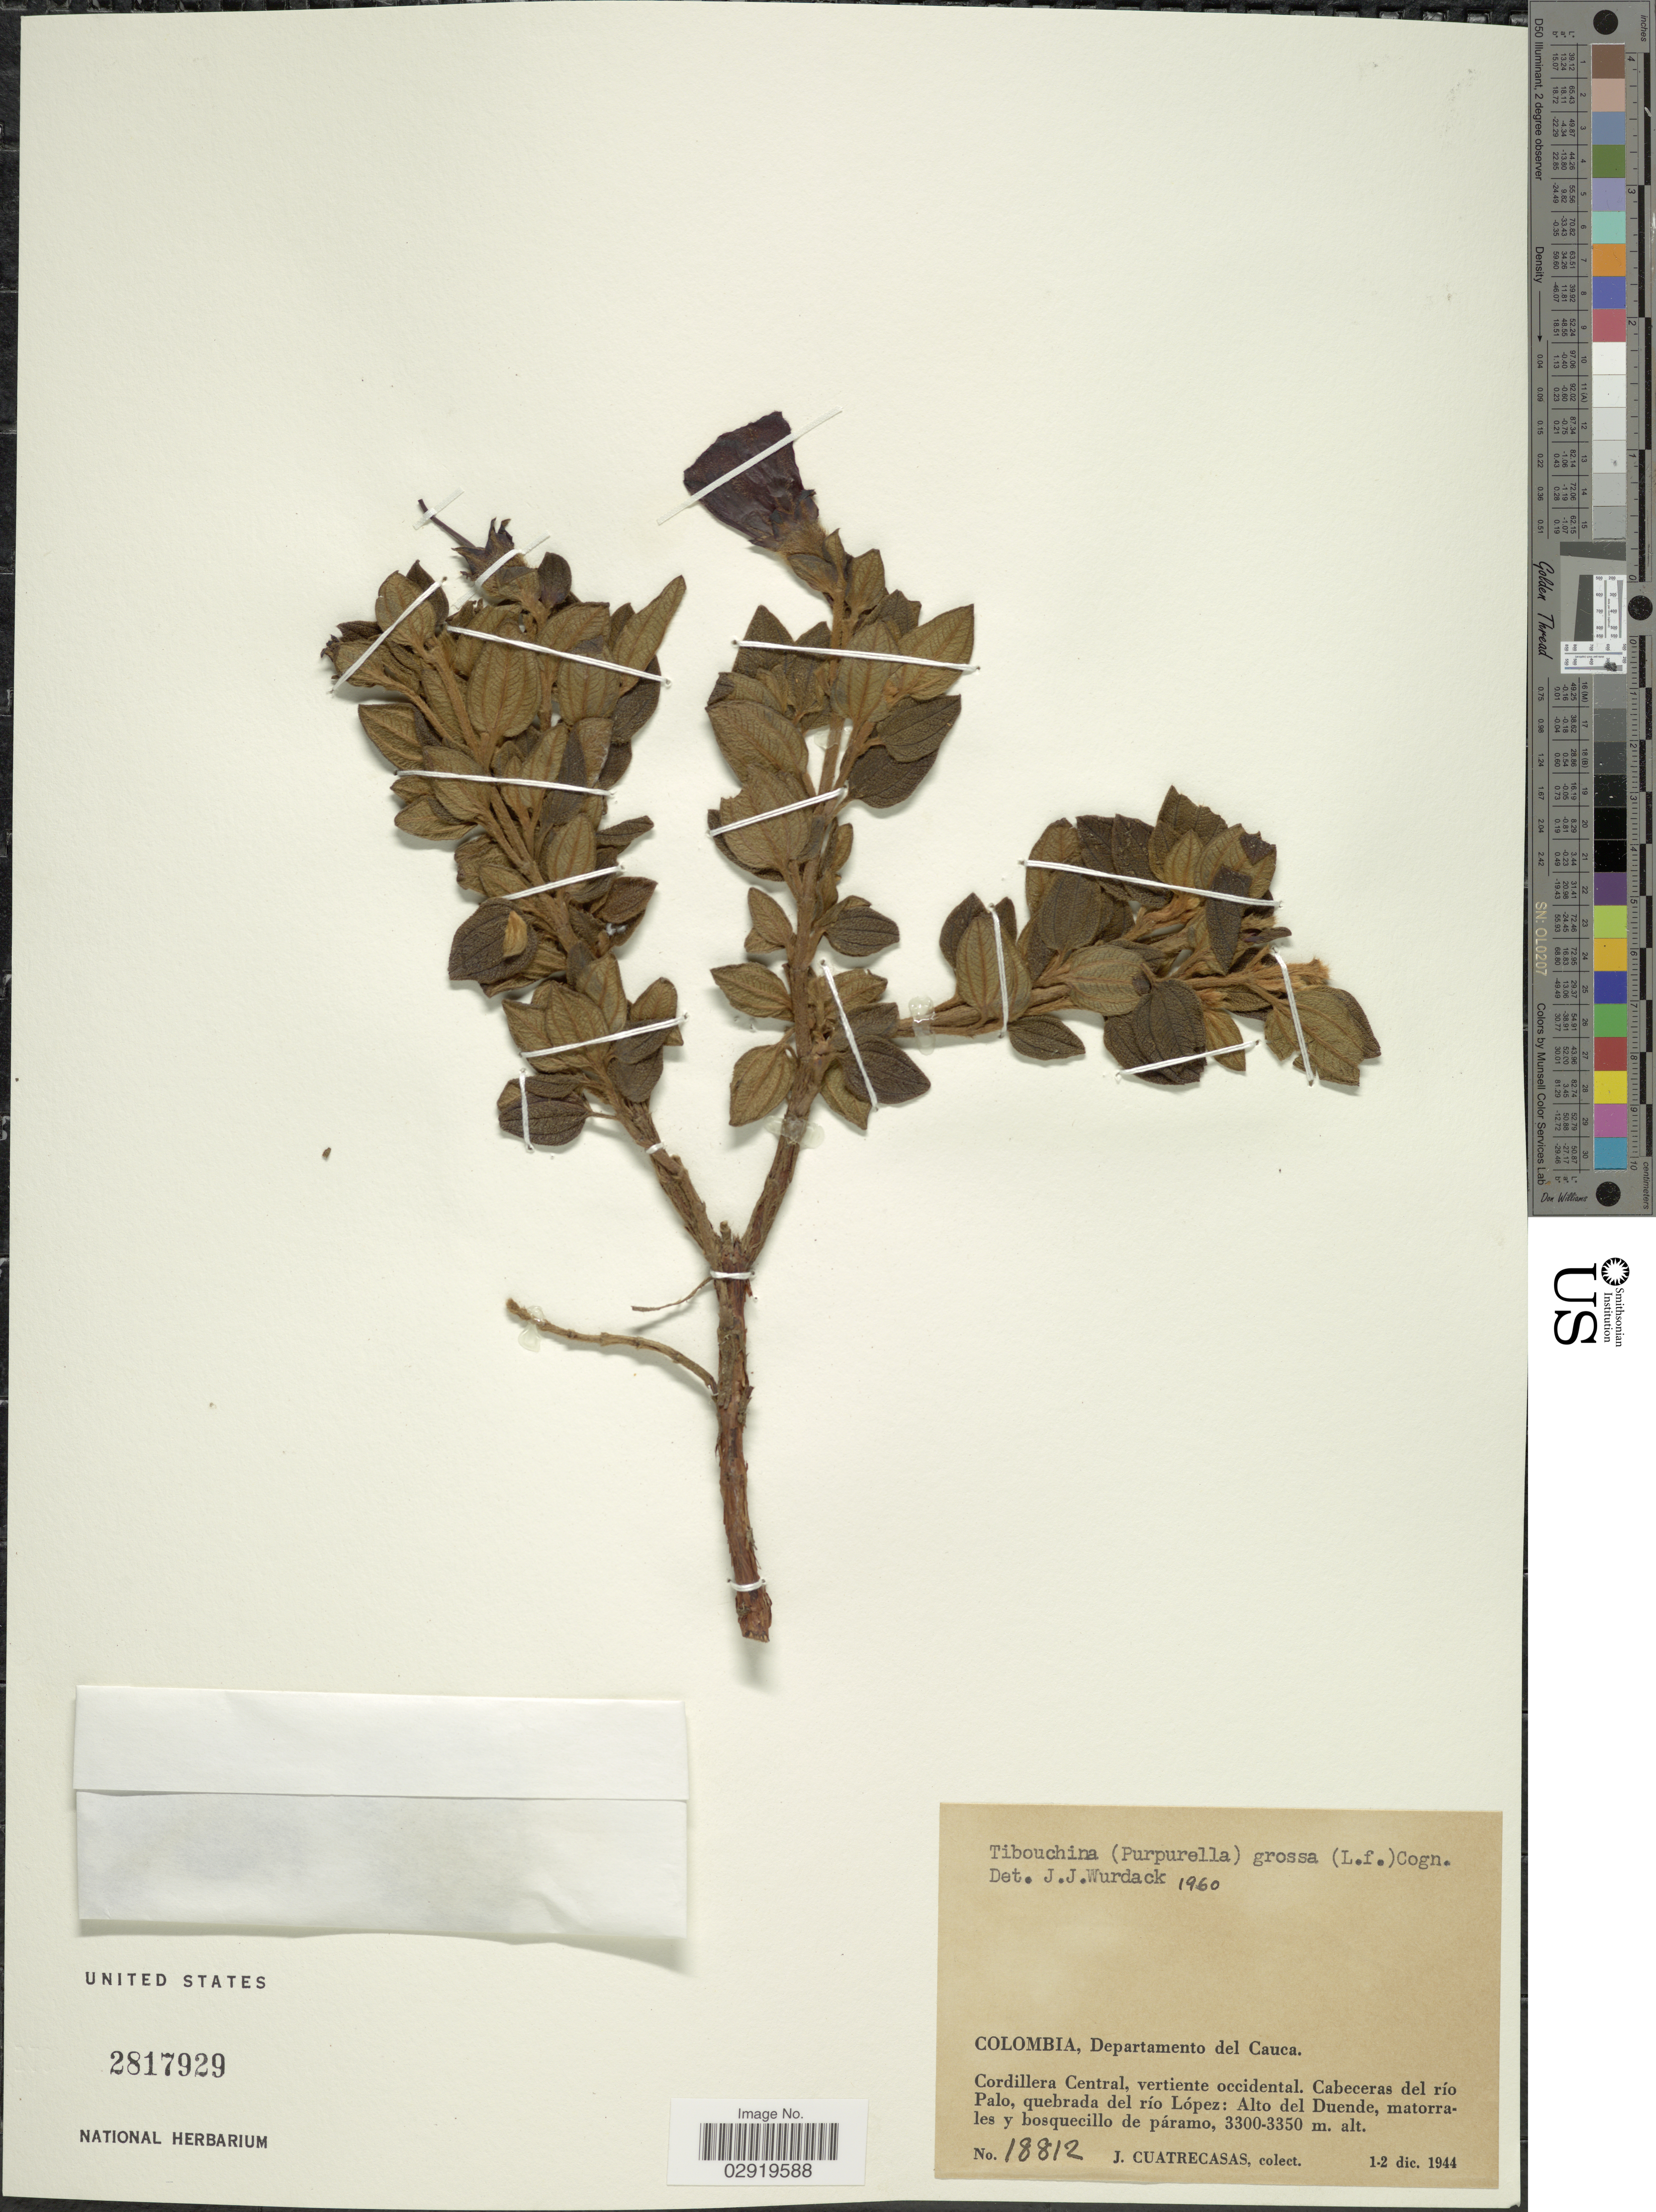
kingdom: Plantae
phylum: Tracheophyta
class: Magnoliopsida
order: Myrtales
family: Melastomataceae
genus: Chaetogastra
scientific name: Chaetogastra grossa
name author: (L. f.) P.J.F. Guim. & Michelang.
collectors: J. Cuatrecasas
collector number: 18812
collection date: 1944-12-01/1944-12-02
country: Colombia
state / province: Cauca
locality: Departamento del Cauca. Cordillera Central, vertiente occidental. Cabeceras del río Palo, quebrada del río López: Alto del Duende.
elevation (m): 3300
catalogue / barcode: US 2817929